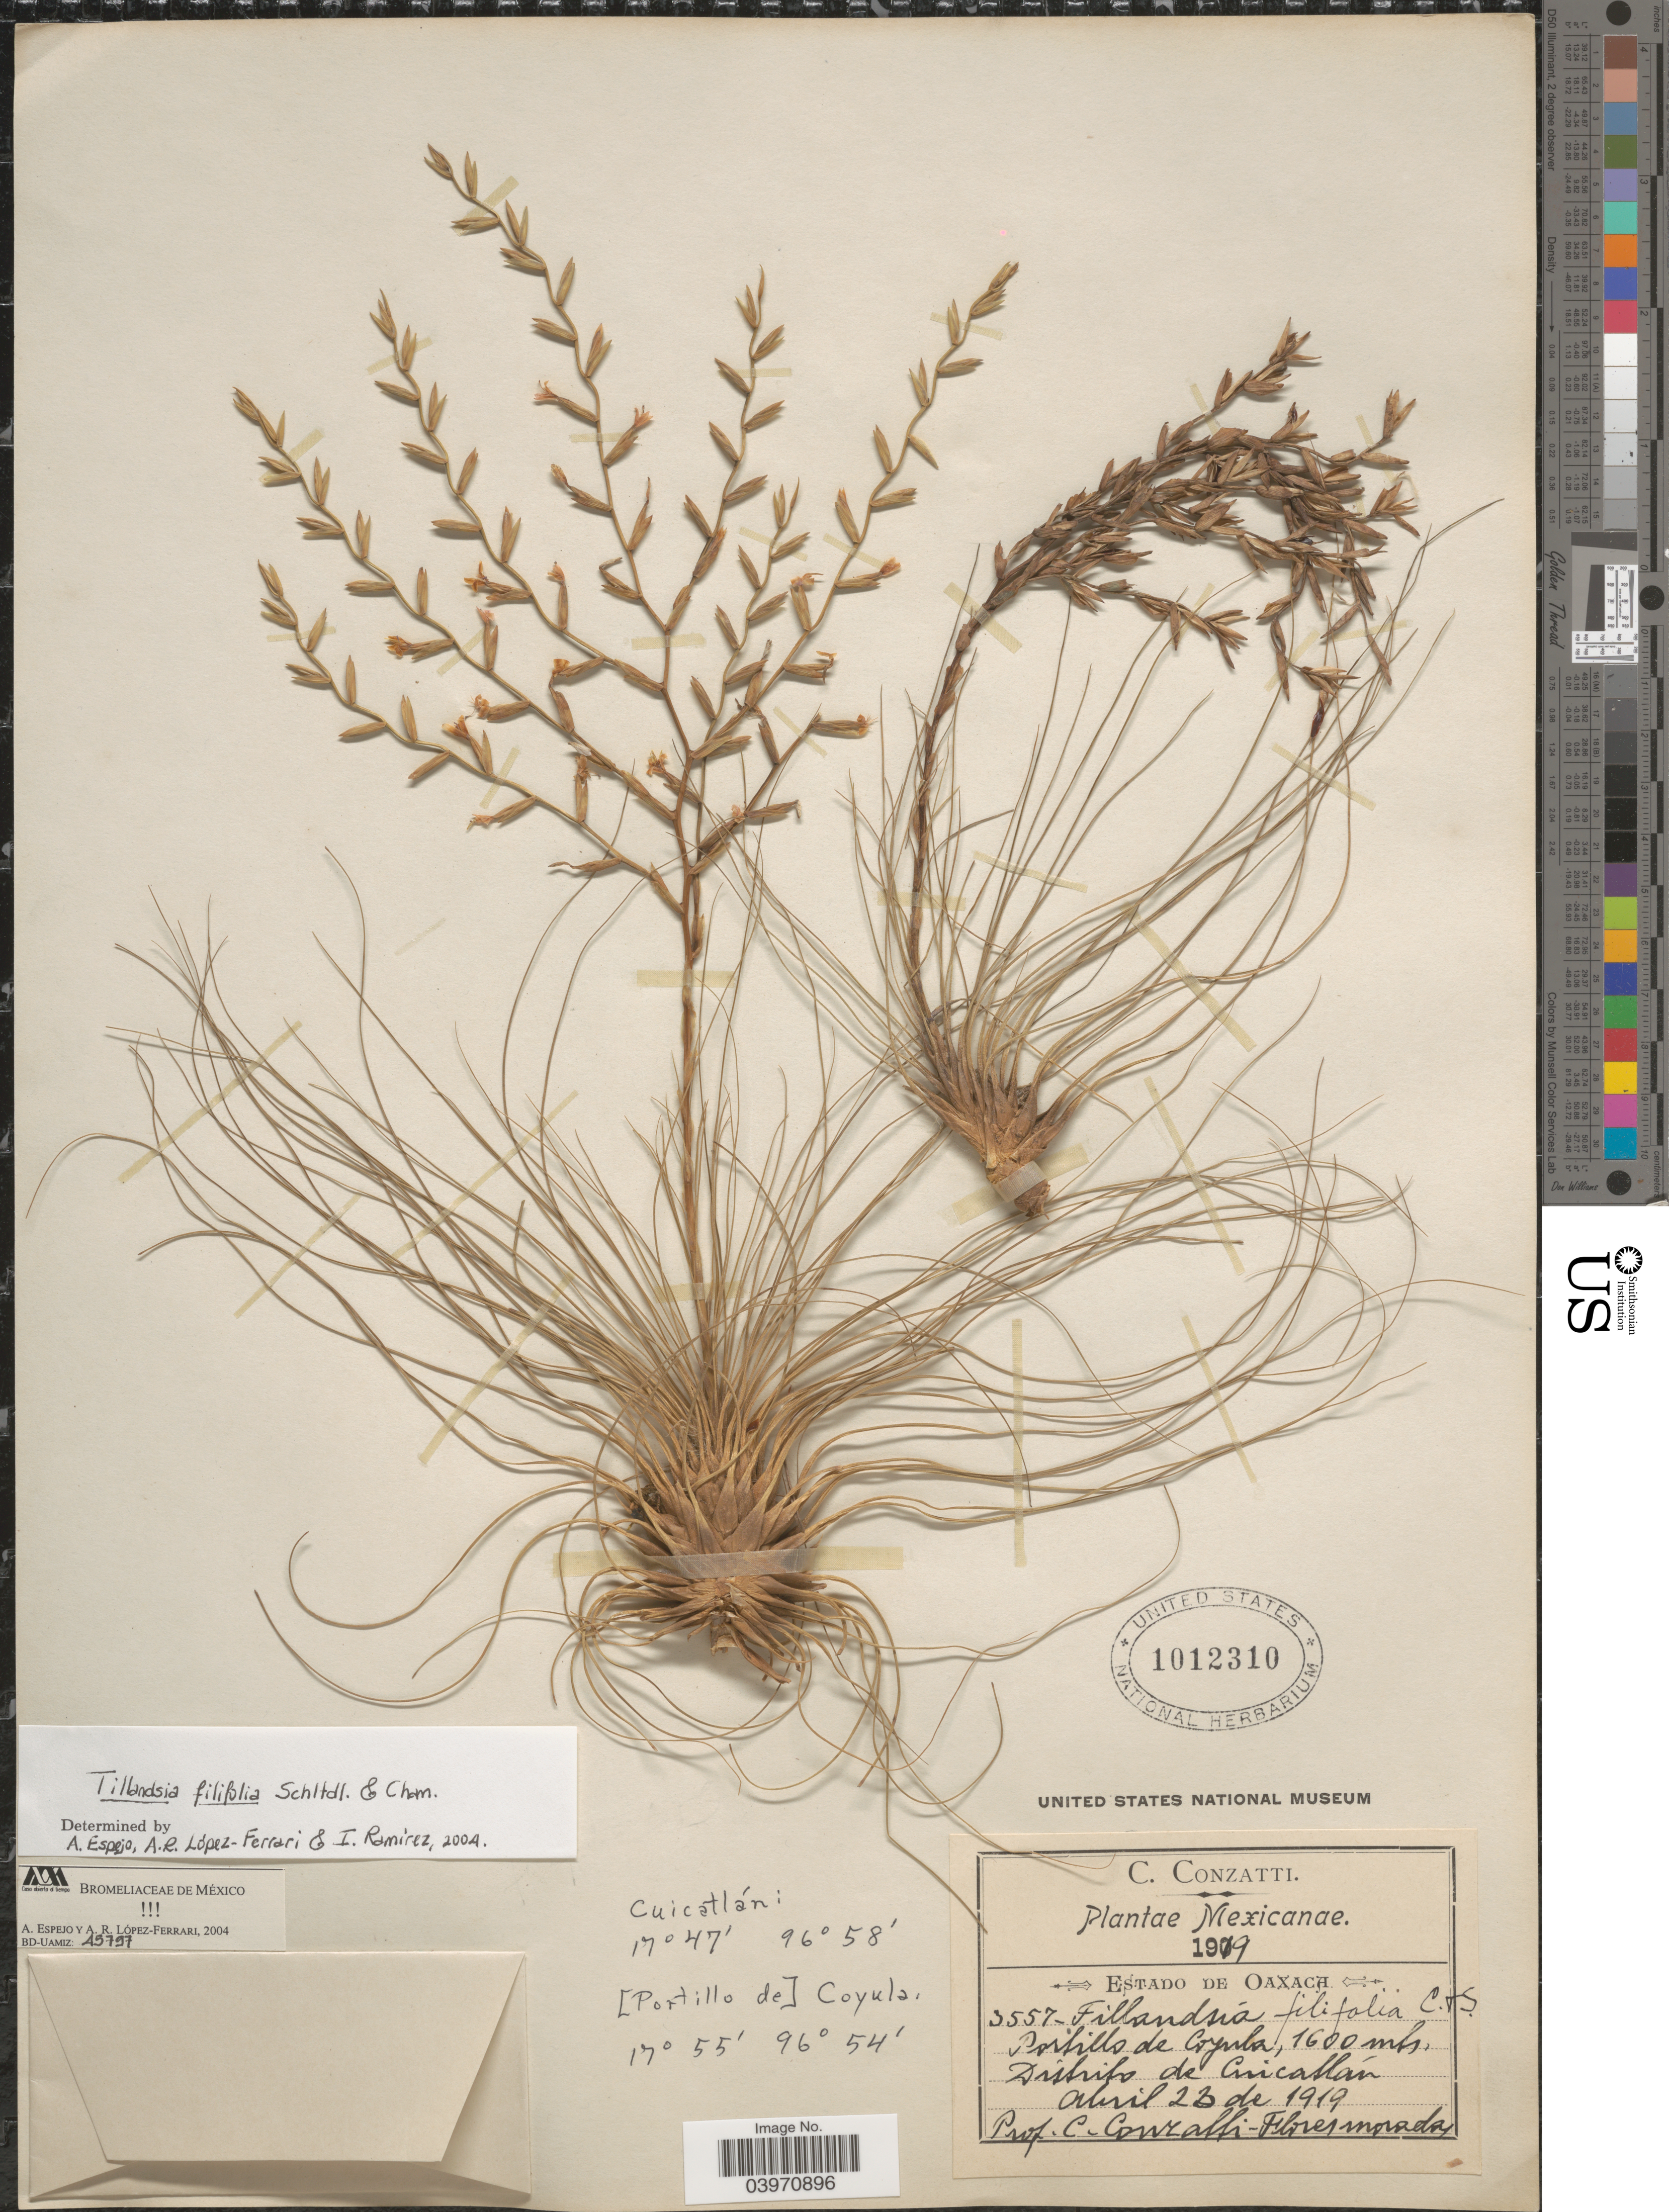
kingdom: Plantae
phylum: Tracheophyta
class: Liliopsida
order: Poales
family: Bromeliaceae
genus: Tillandsia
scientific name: Tillandsia filifolia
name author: Schltdl. & Cham.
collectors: C. Conzatti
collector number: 3557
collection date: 1919-04-23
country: Mexico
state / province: Oaxaca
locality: Portillo de Coyula. Distrito de Cuicatlán.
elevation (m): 1600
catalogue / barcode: US 1012310